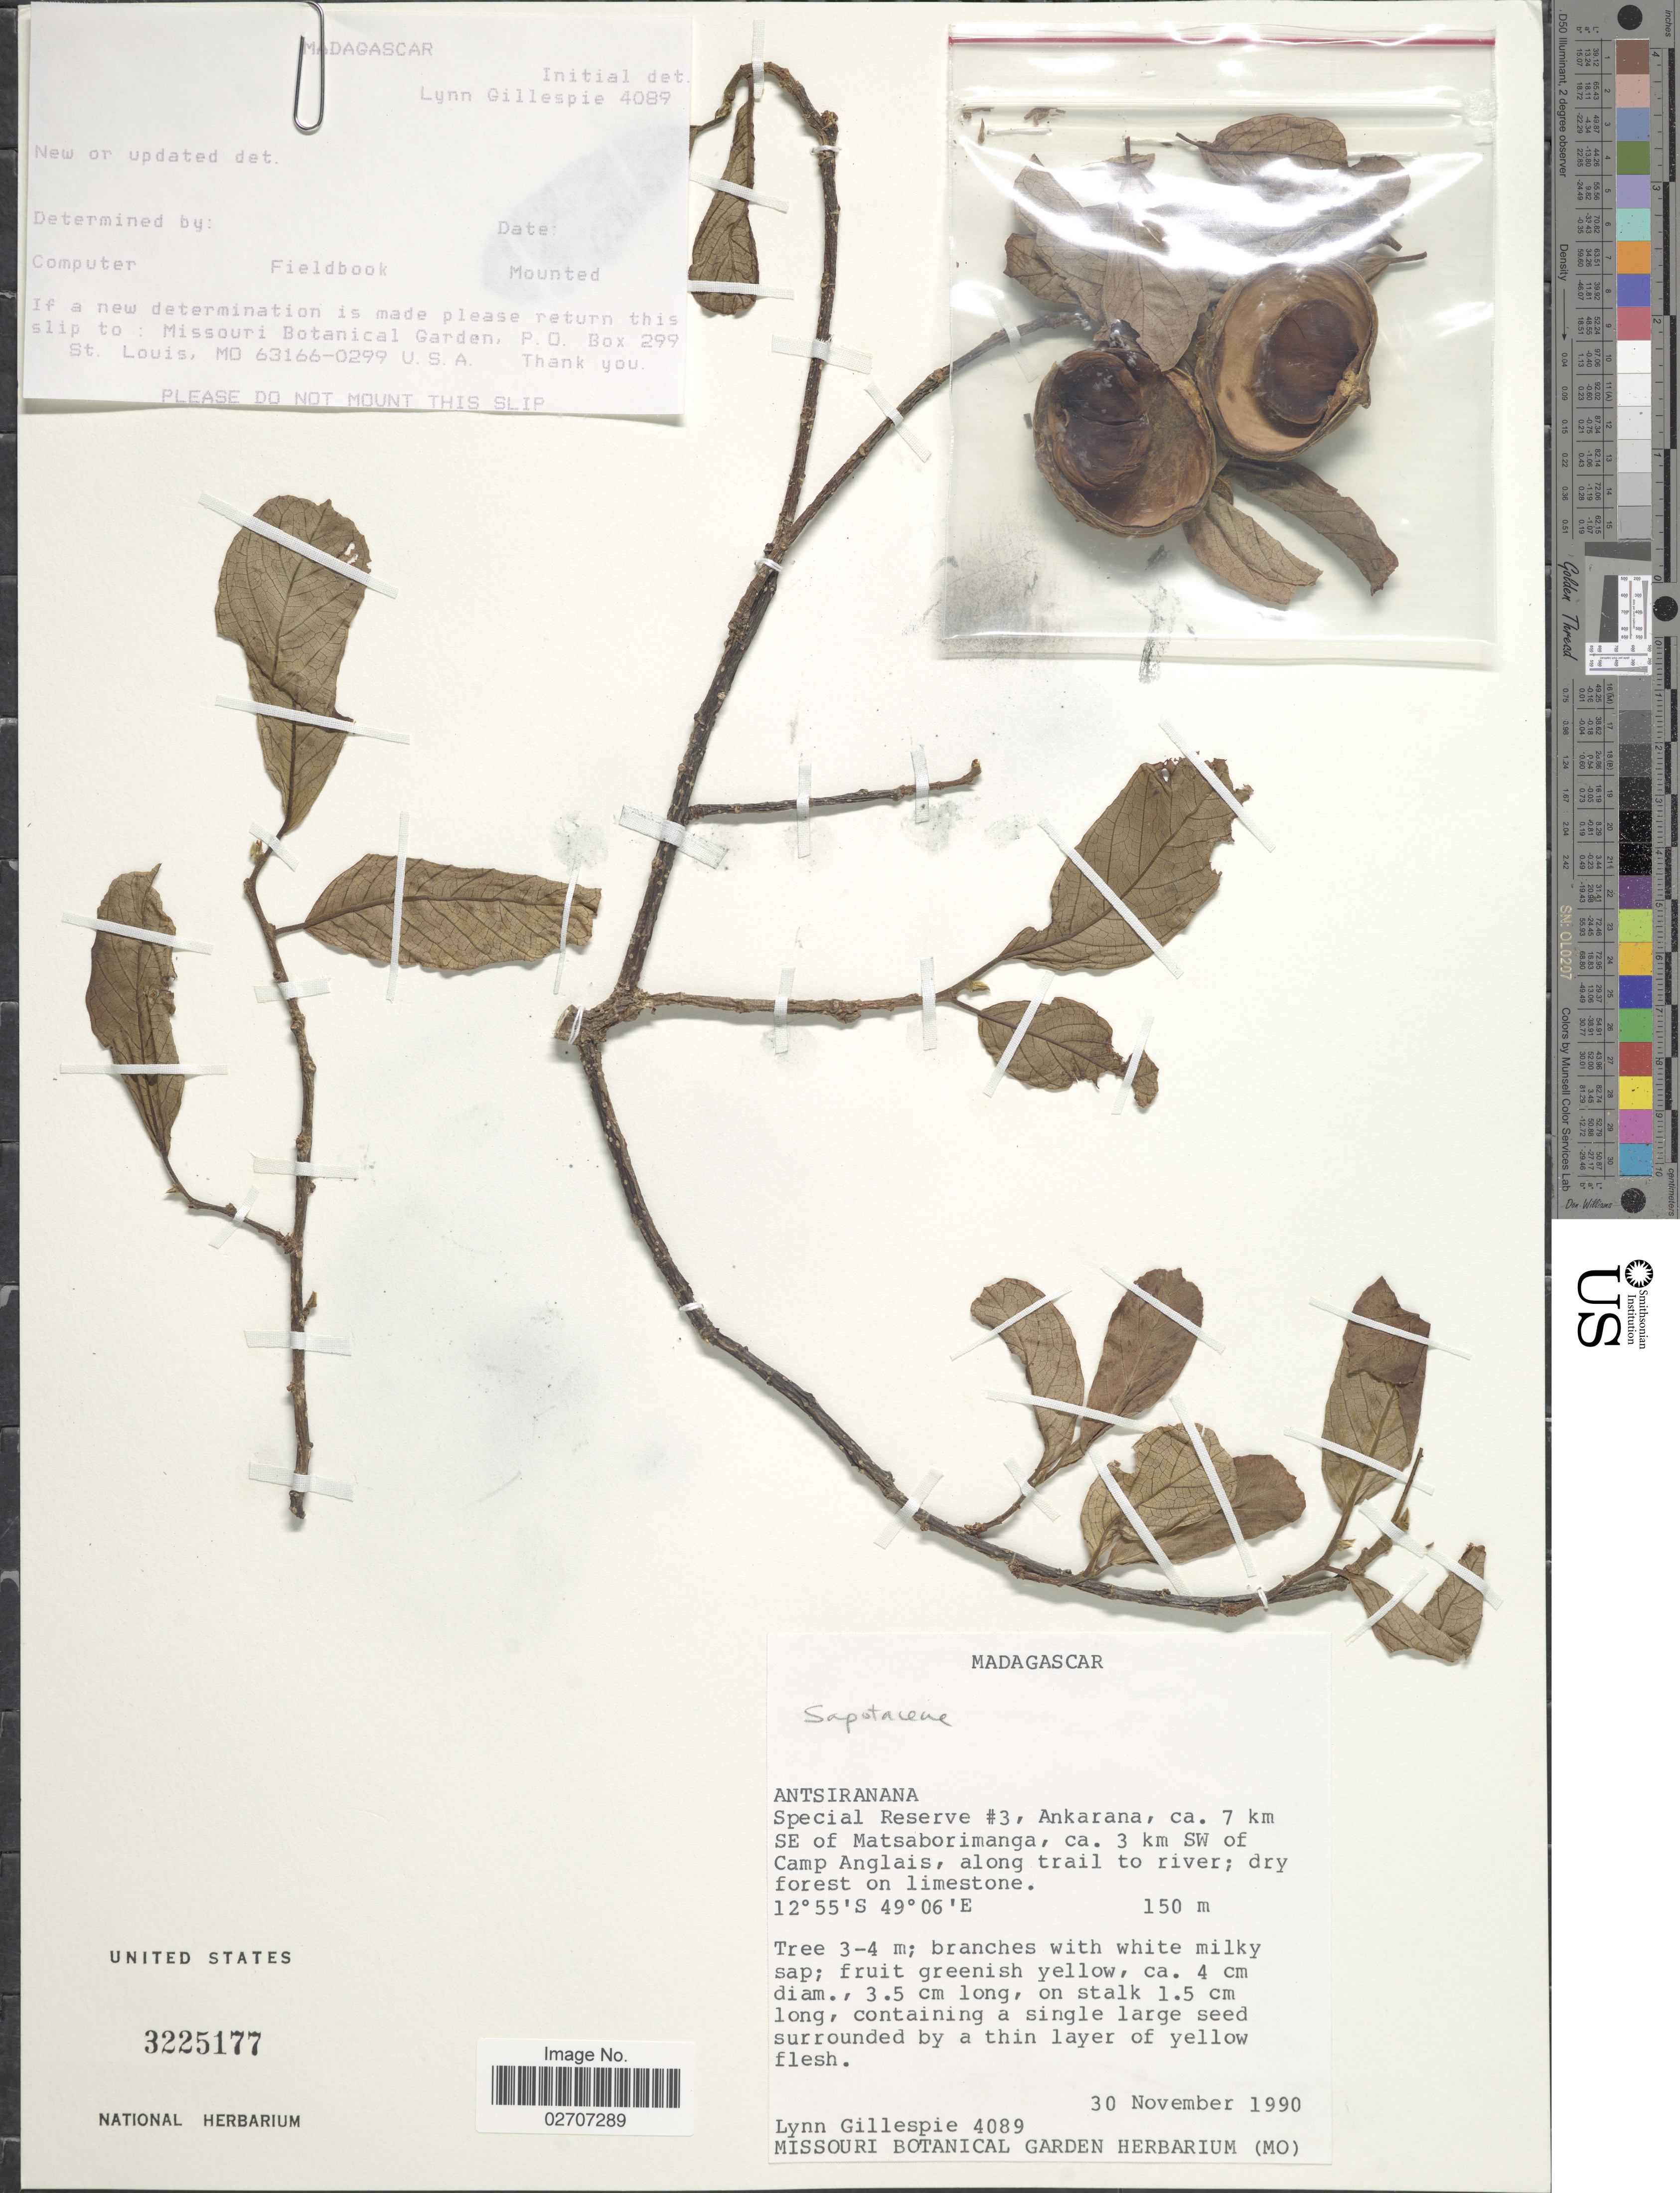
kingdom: Plantae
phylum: Tracheophyta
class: Magnoliopsida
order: Ericales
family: Sapotaceae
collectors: L. J. Gillespie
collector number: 4089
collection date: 1990-11-30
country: Madagascar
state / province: Diana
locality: Antsiranana, Special Reserve # 3, Ankarana, ca. 7 km SE of Matsaborimanga, ca. 3 km SW of Camp Anglais, along trail to river.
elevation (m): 150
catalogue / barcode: US 3225177